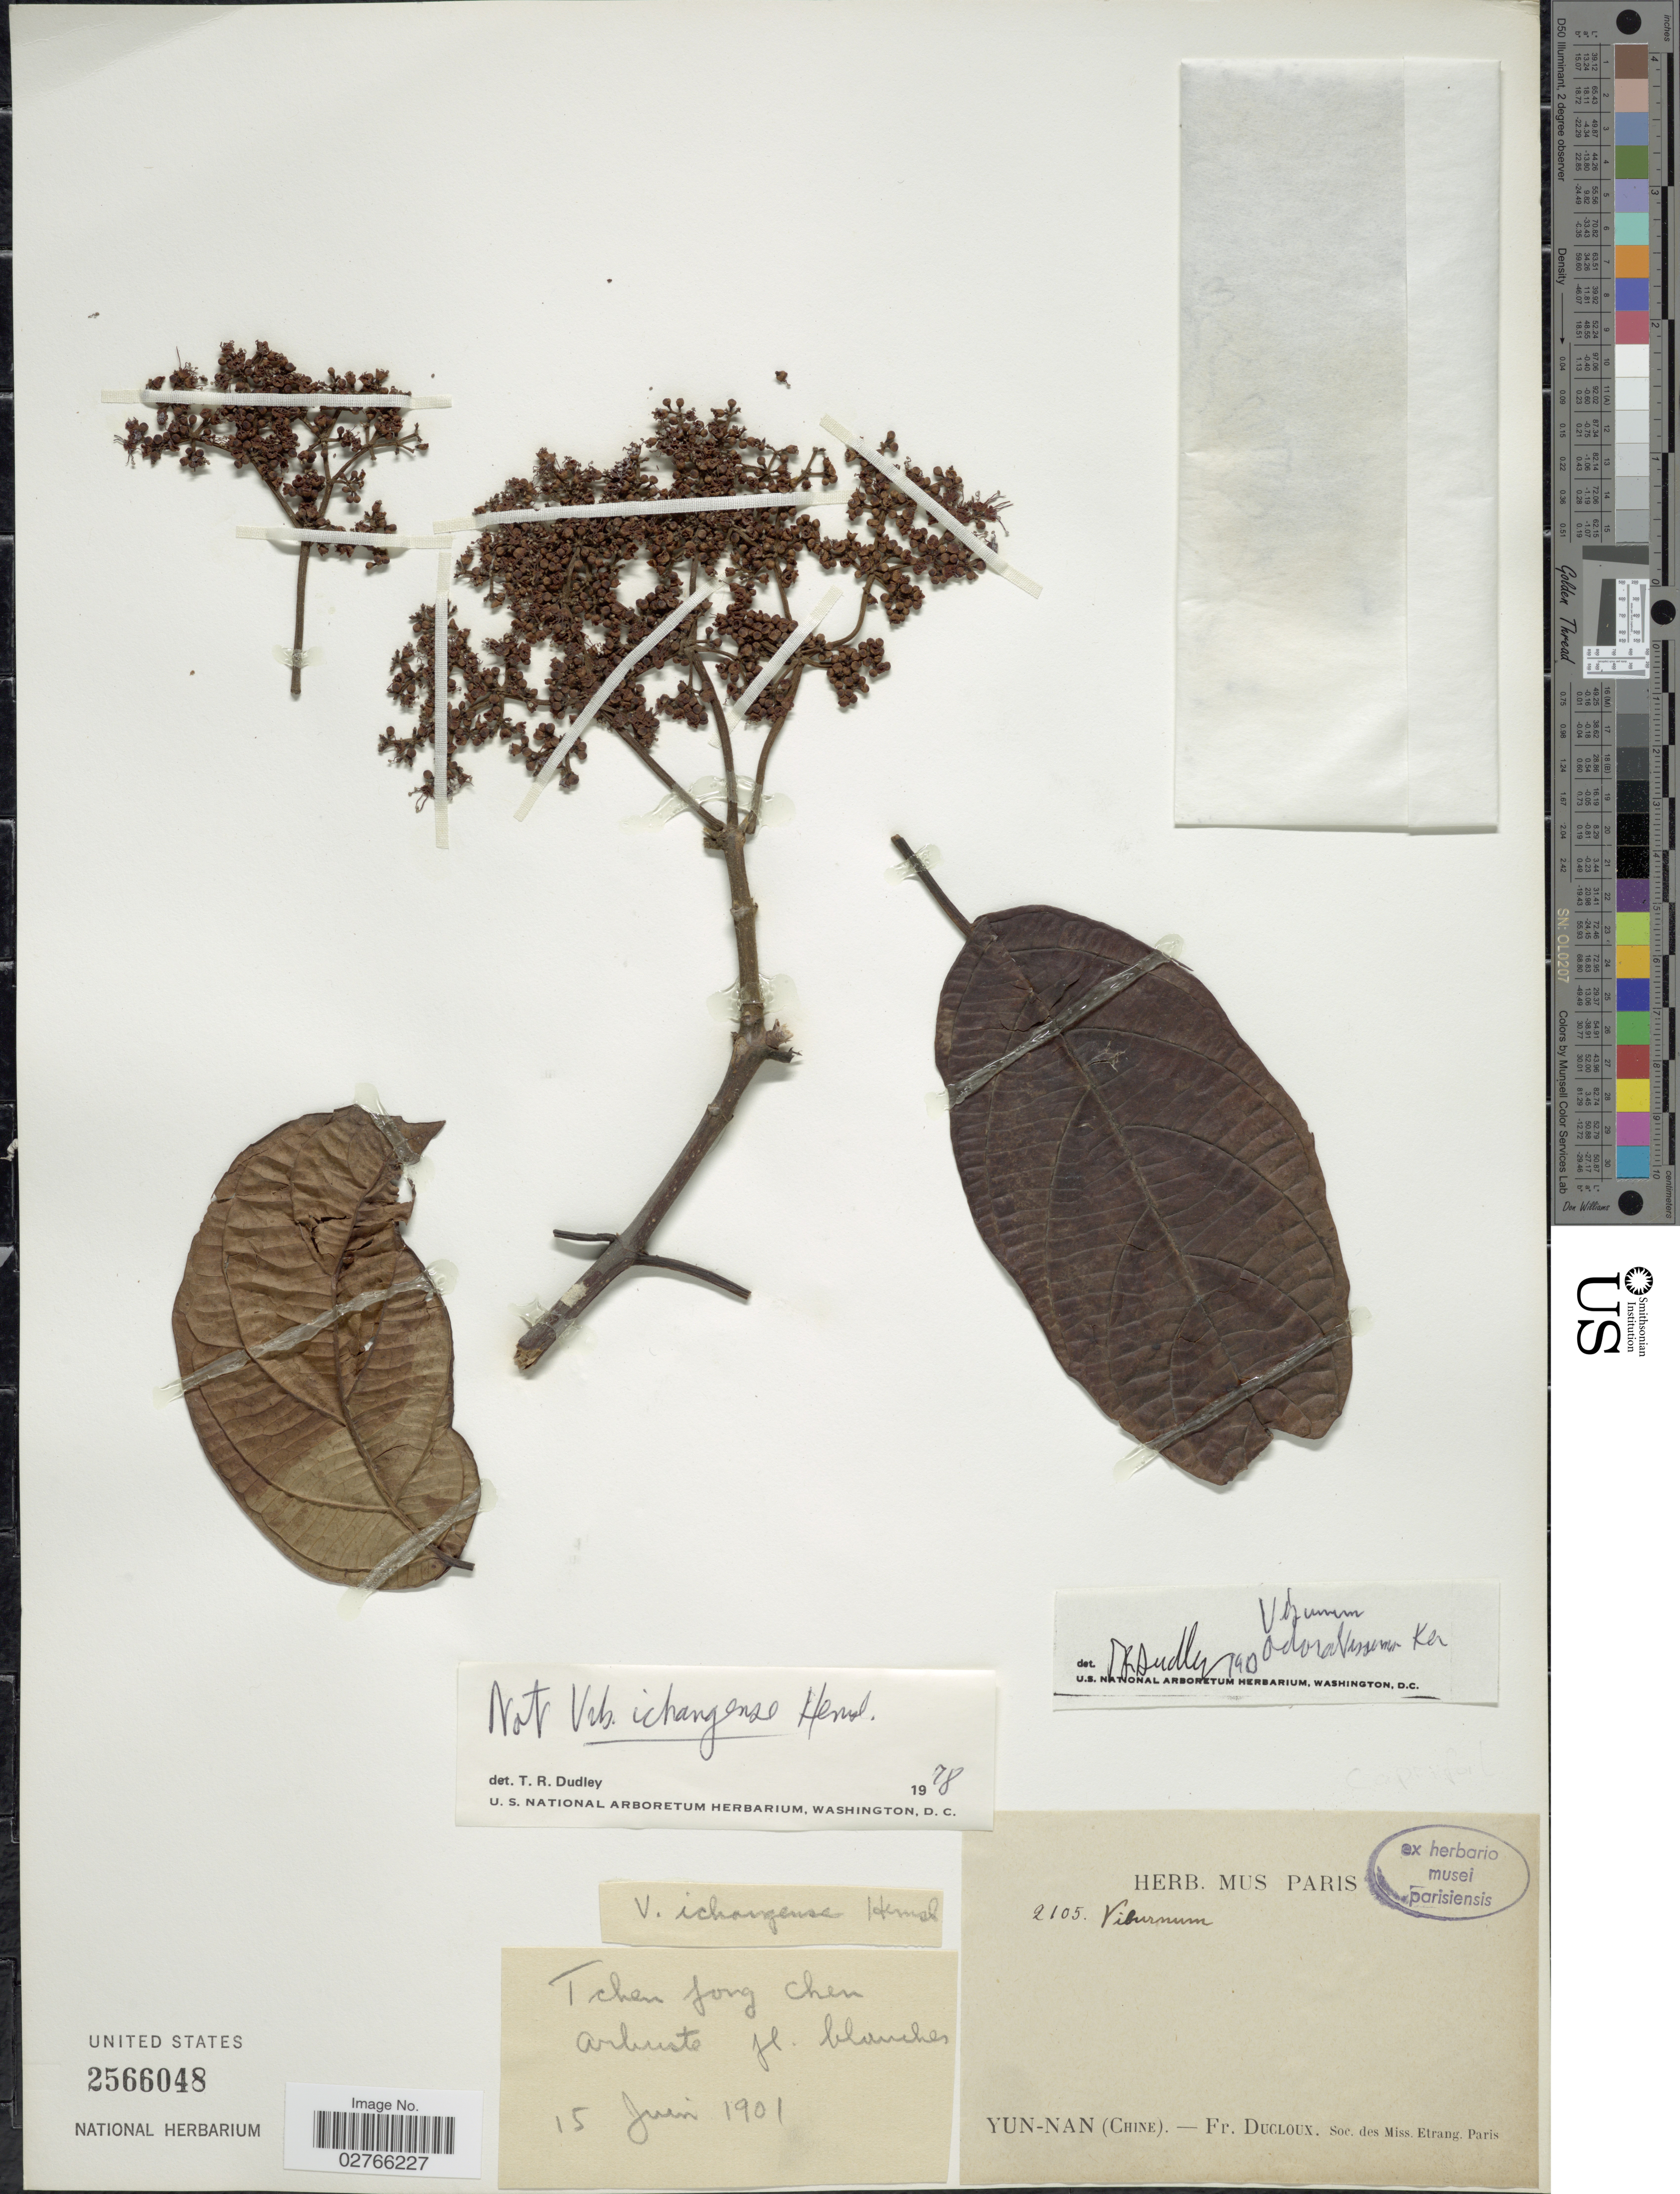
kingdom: Plantae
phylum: Tracheophyta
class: Magnoliopsida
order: Dipsacales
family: Viburnaceae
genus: Viburnum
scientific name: Viburnum odoratissimum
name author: Ker Gawl.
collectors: F. Ducloux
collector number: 2105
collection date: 1901-06-15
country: China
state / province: Yunnan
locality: Tcheng Jong Chen [unsure placement]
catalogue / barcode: US 2566048